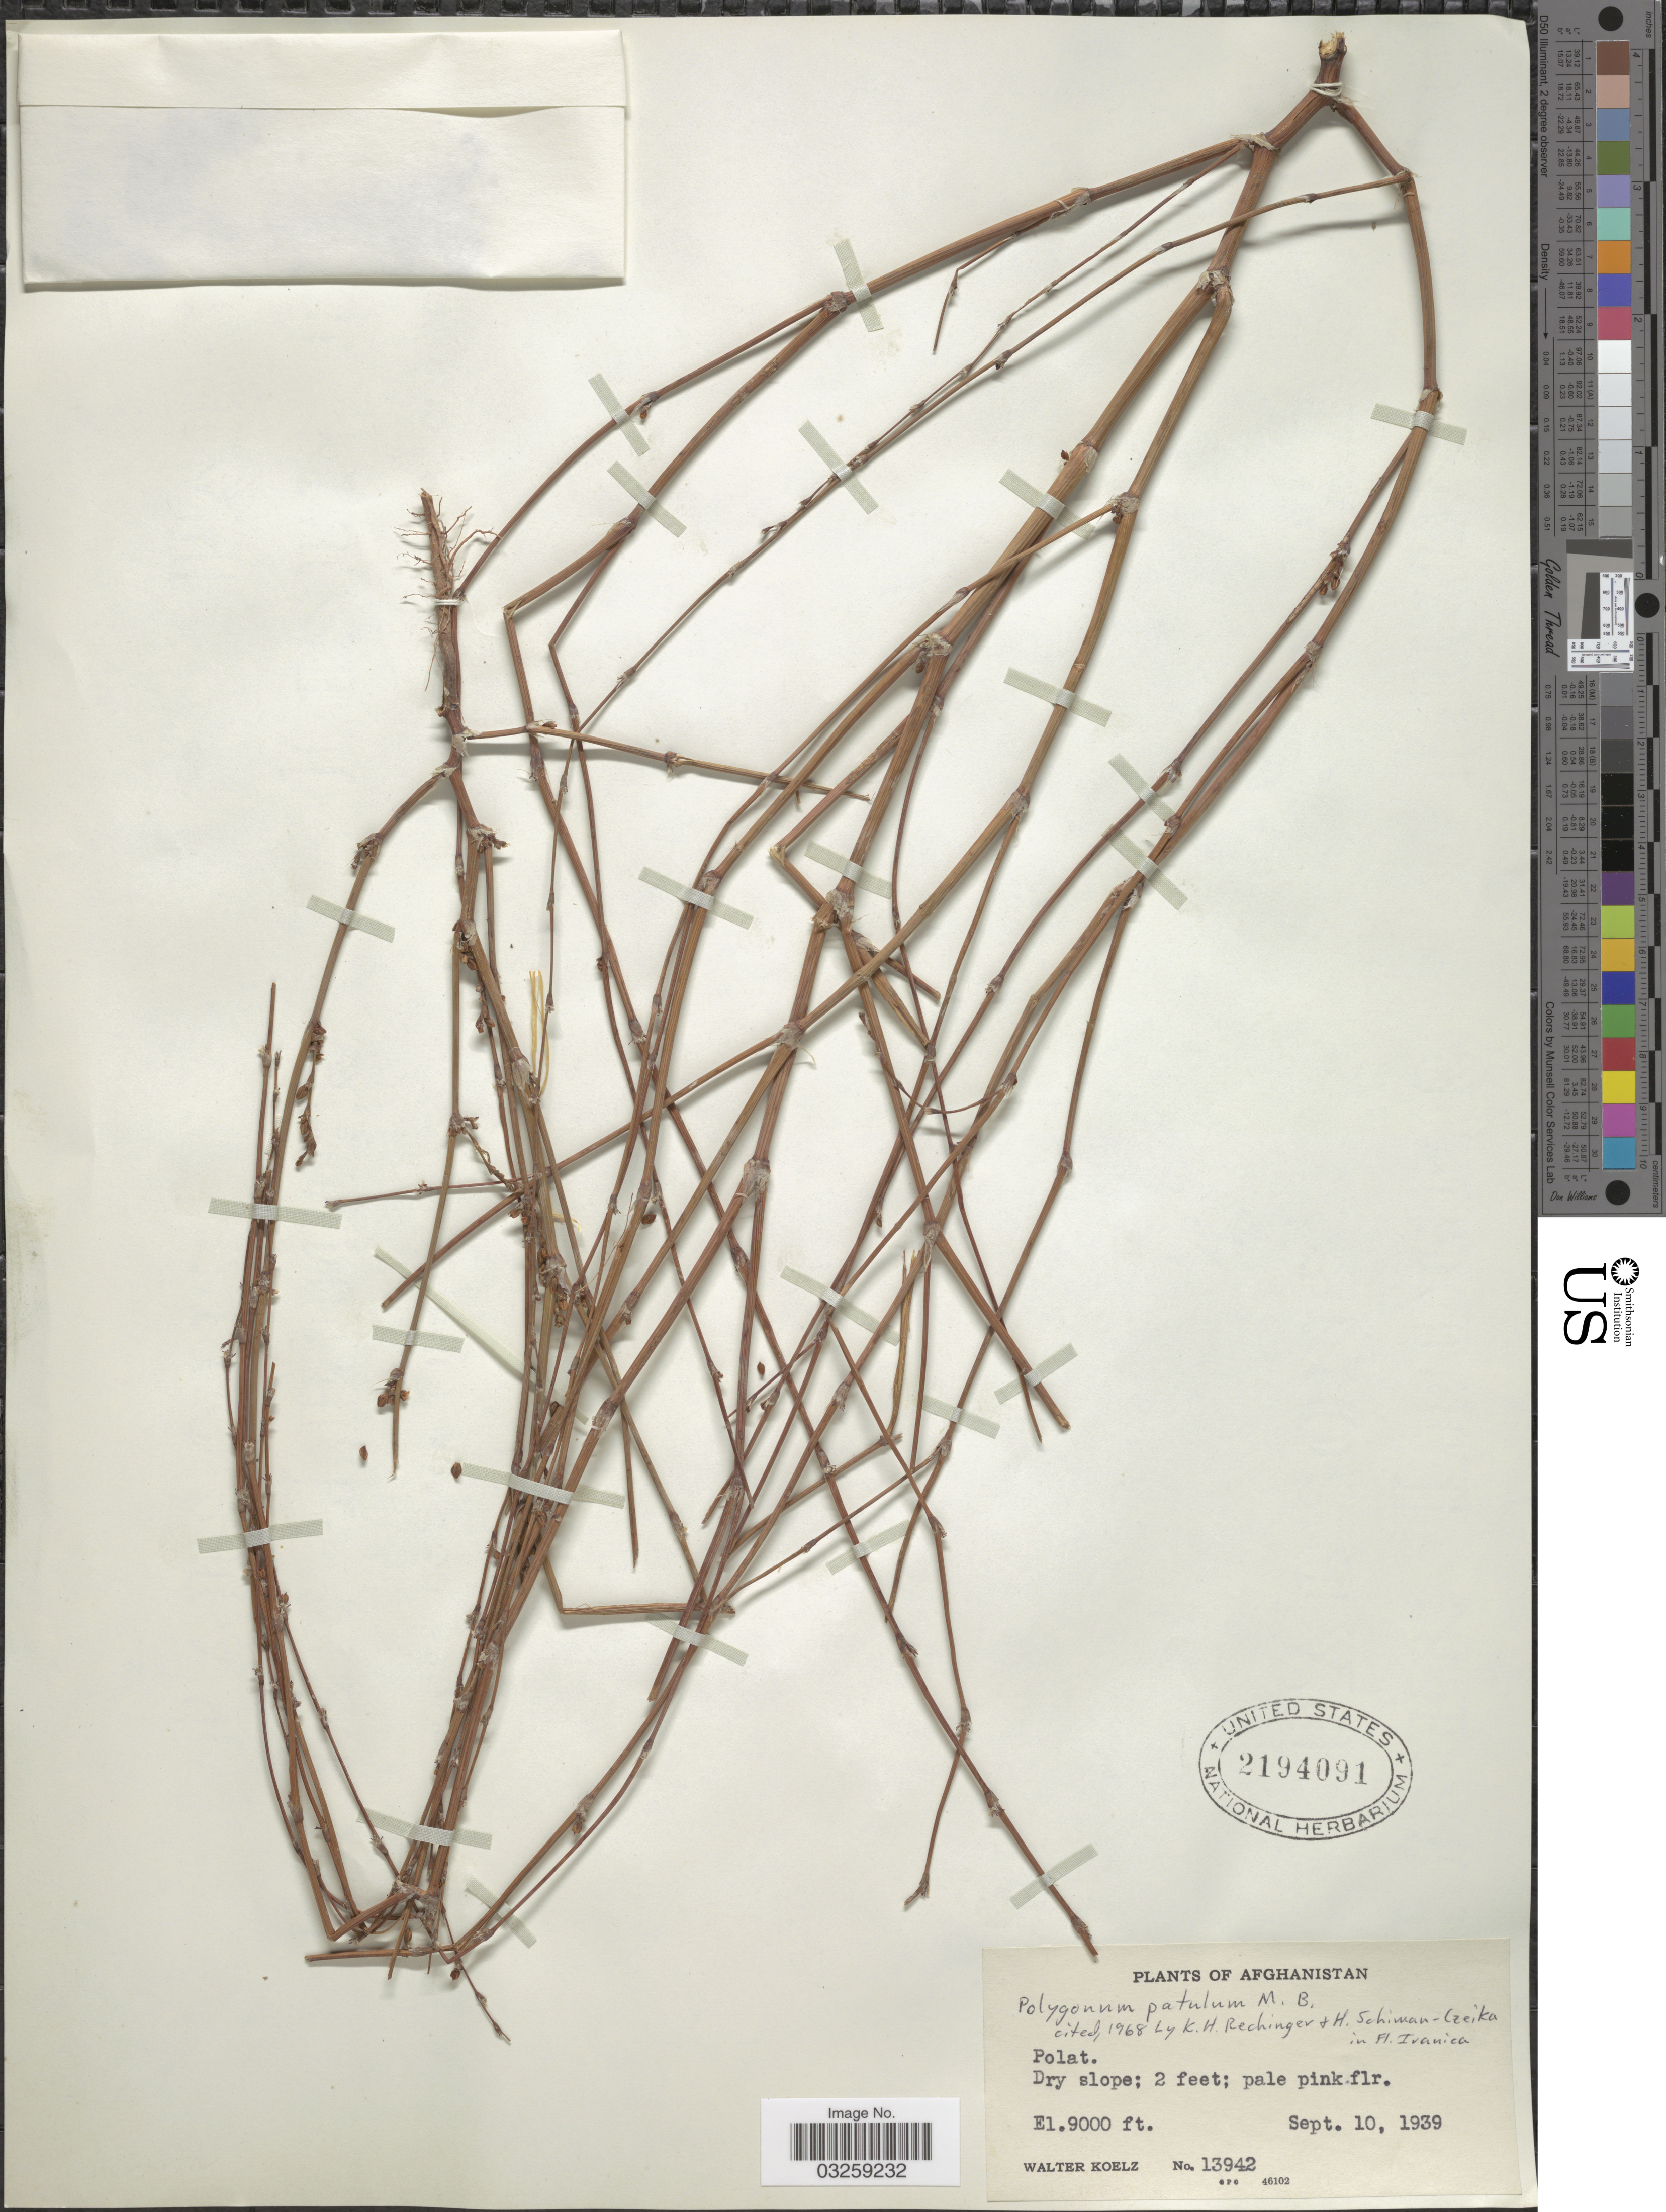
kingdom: Plantae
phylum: Tracheophyta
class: Magnoliopsida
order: Caryophyllales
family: Polygonaceae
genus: Polygonum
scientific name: Polygonum patulum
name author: M. Bieb.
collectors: W. N. Koelz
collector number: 13942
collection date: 1939-09-10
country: Afghanistan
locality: Polat.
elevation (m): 2743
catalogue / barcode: US 2194091